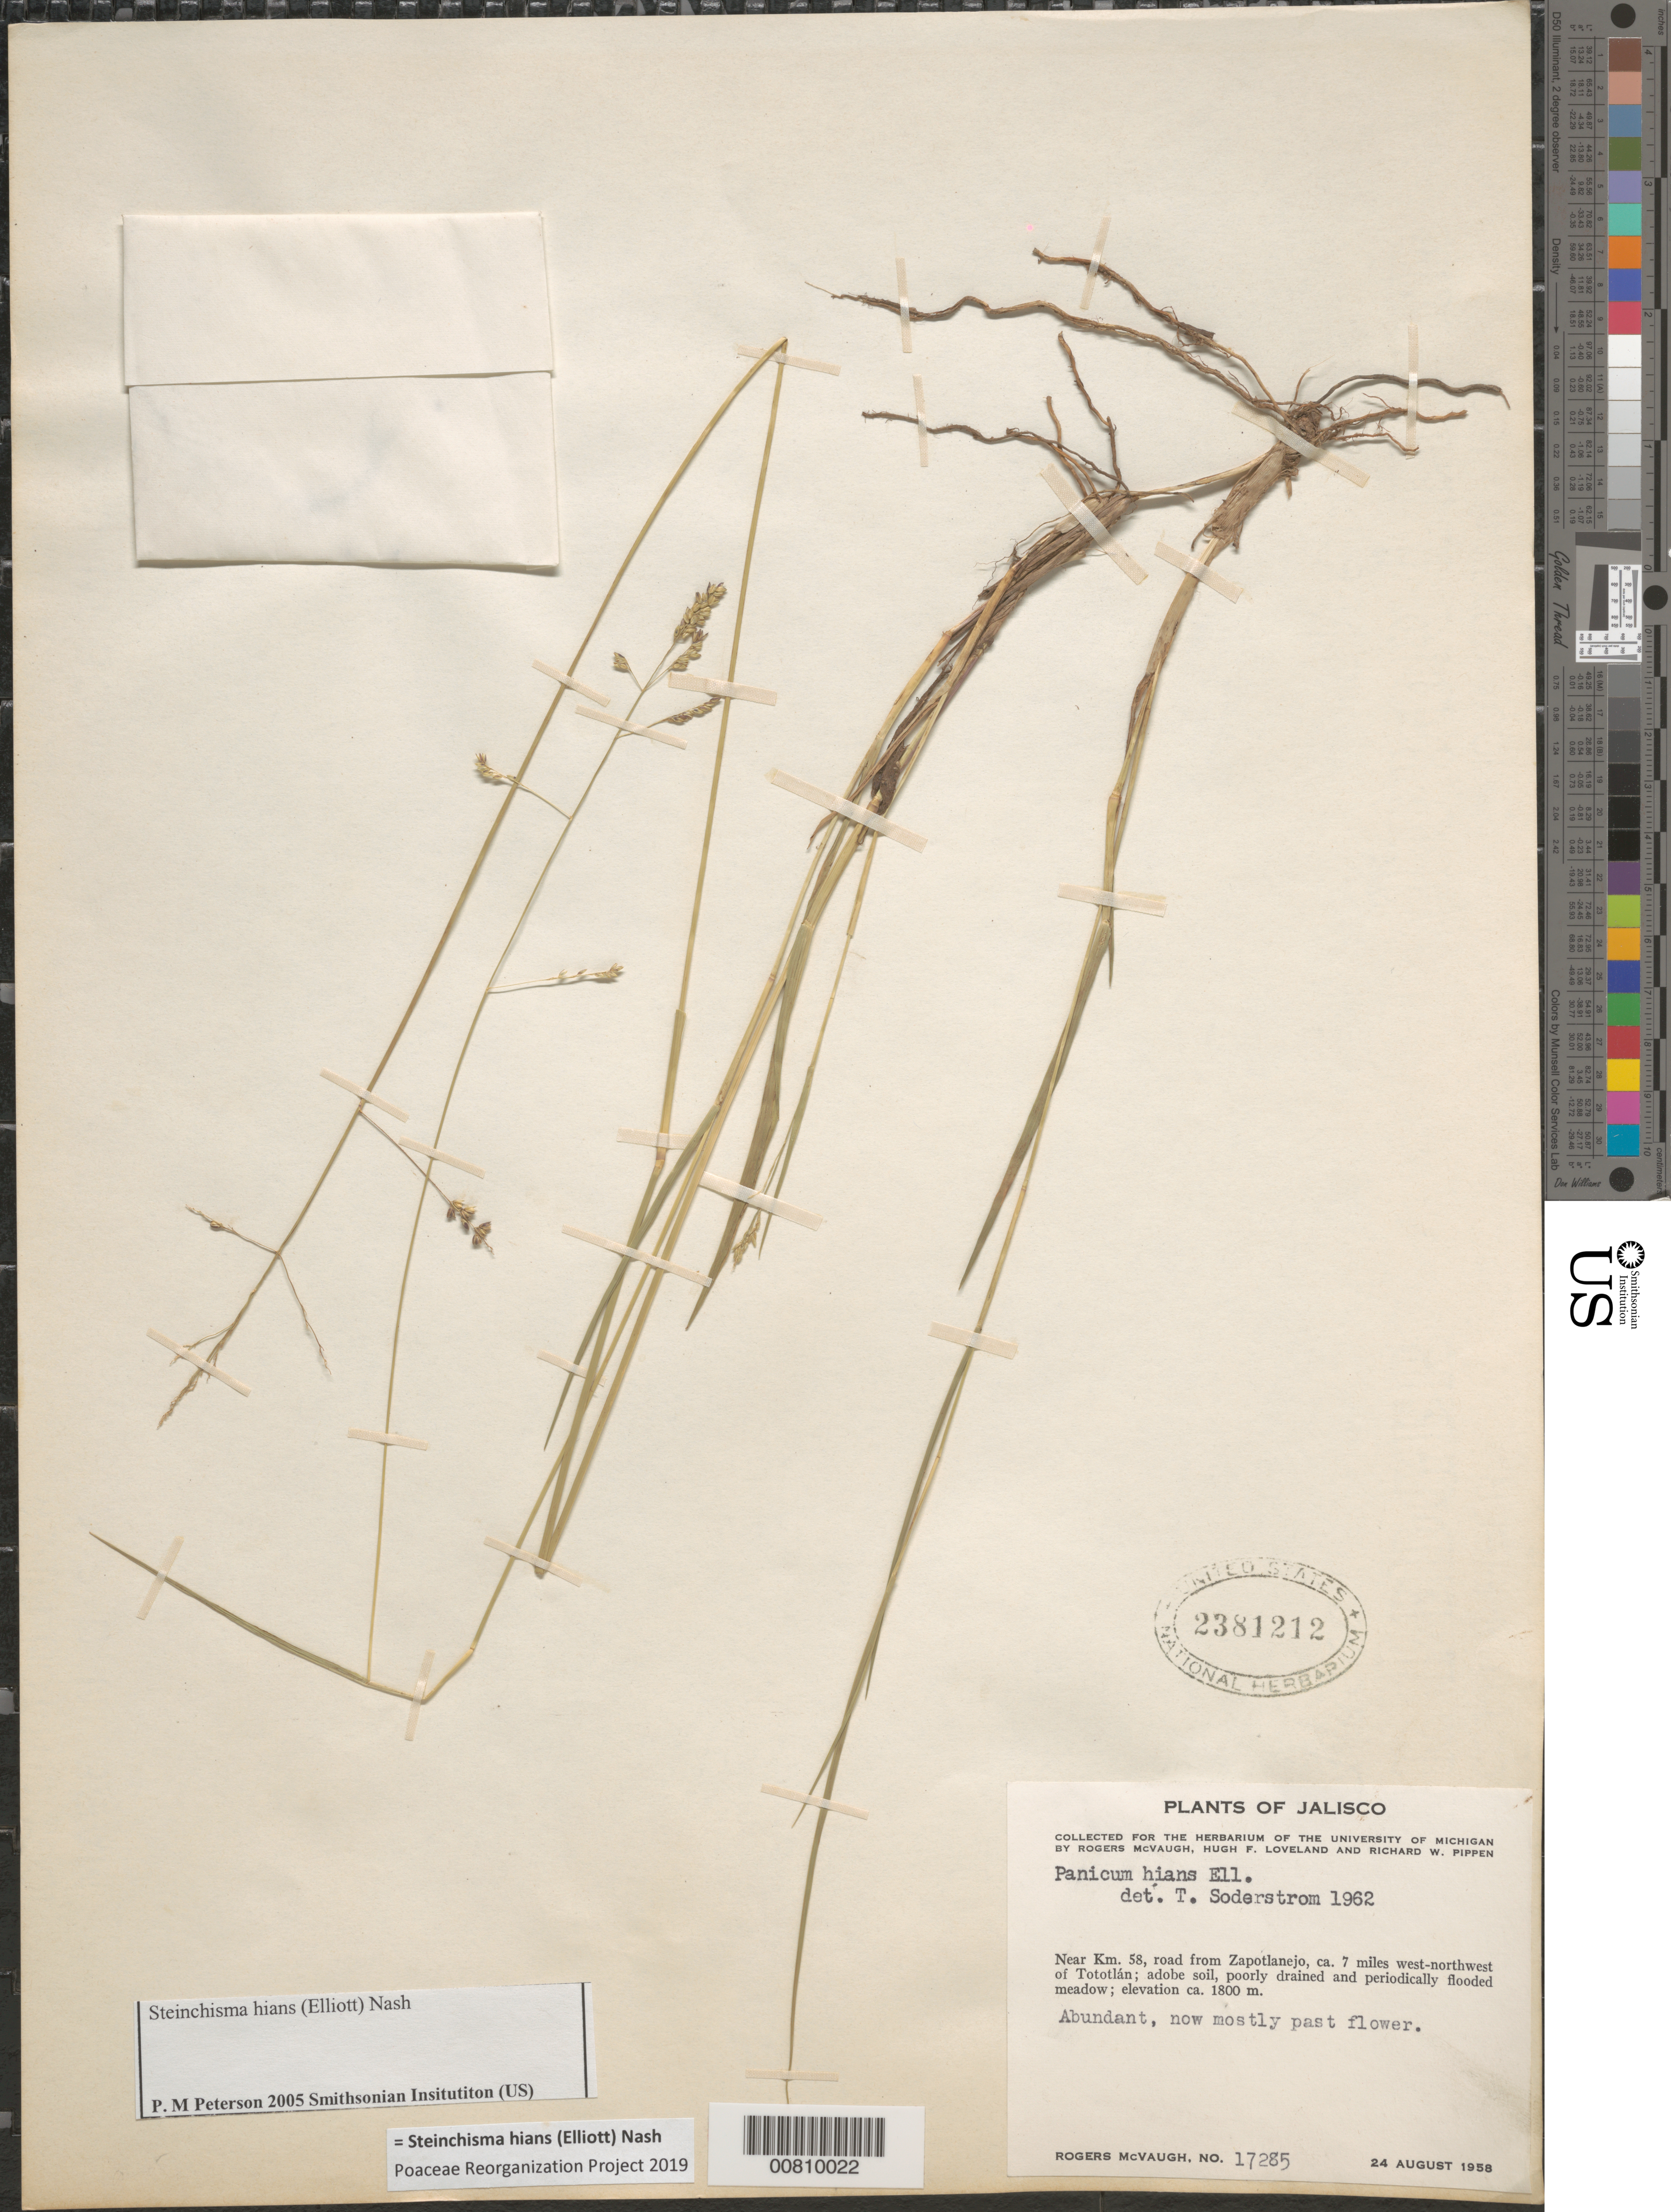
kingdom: Plantae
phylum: Tracheophyta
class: Liliopsida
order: Poales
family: Poaceae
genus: Steinchisma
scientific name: Steinchisma hians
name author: (Elliott) Nash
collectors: R. McVaugh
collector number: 17285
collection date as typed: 24 Aug 1958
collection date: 1958-08-24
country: Mexico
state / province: Jalisco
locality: Near Km 58, rd from Zapotlanejo, ca 7 mi WNW of Tototlán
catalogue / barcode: US 2381212